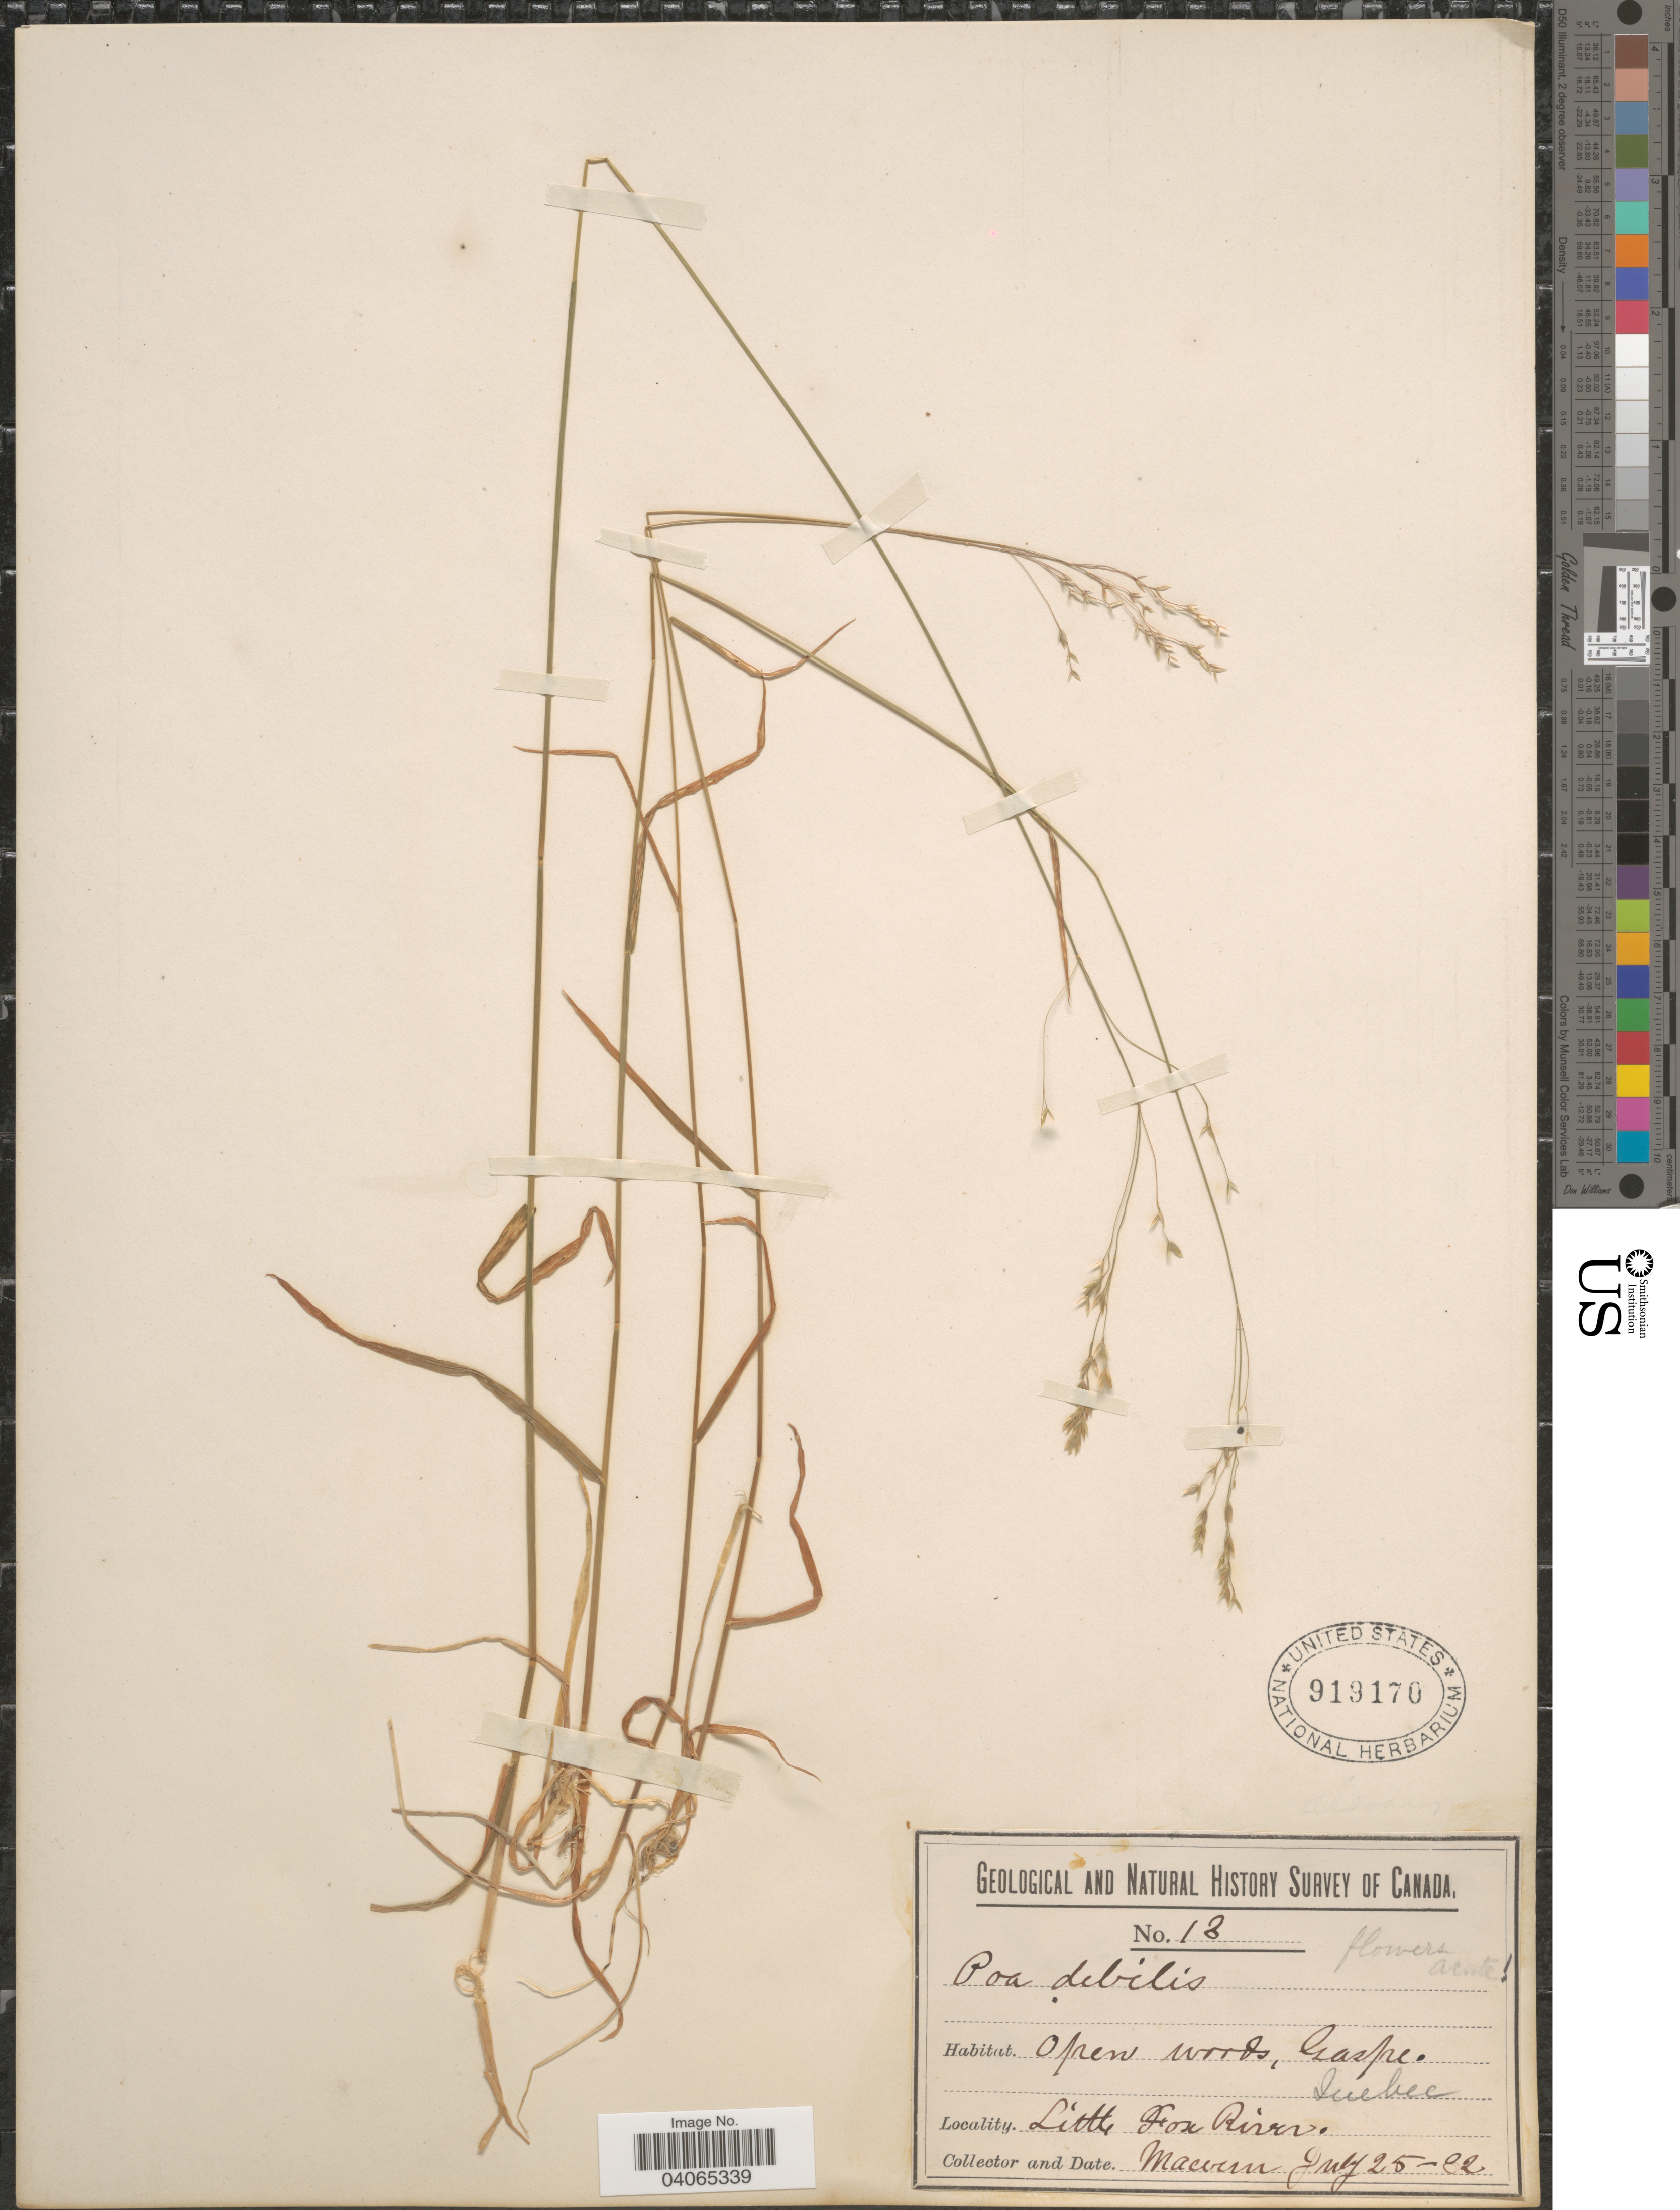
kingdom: Plantae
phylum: Tracheophyta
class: Liliopsida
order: Poales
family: Poaceae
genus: Poa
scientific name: Poa saltuensis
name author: Fernald & Wiegand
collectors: -- Macoun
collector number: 13*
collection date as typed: Transcribed d/m/y: 25/7/22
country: Canada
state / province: Quebec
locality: Geological and Natural History Survey of Canada. Open woods, Gaspe. Little Fox River.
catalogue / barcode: US 919170